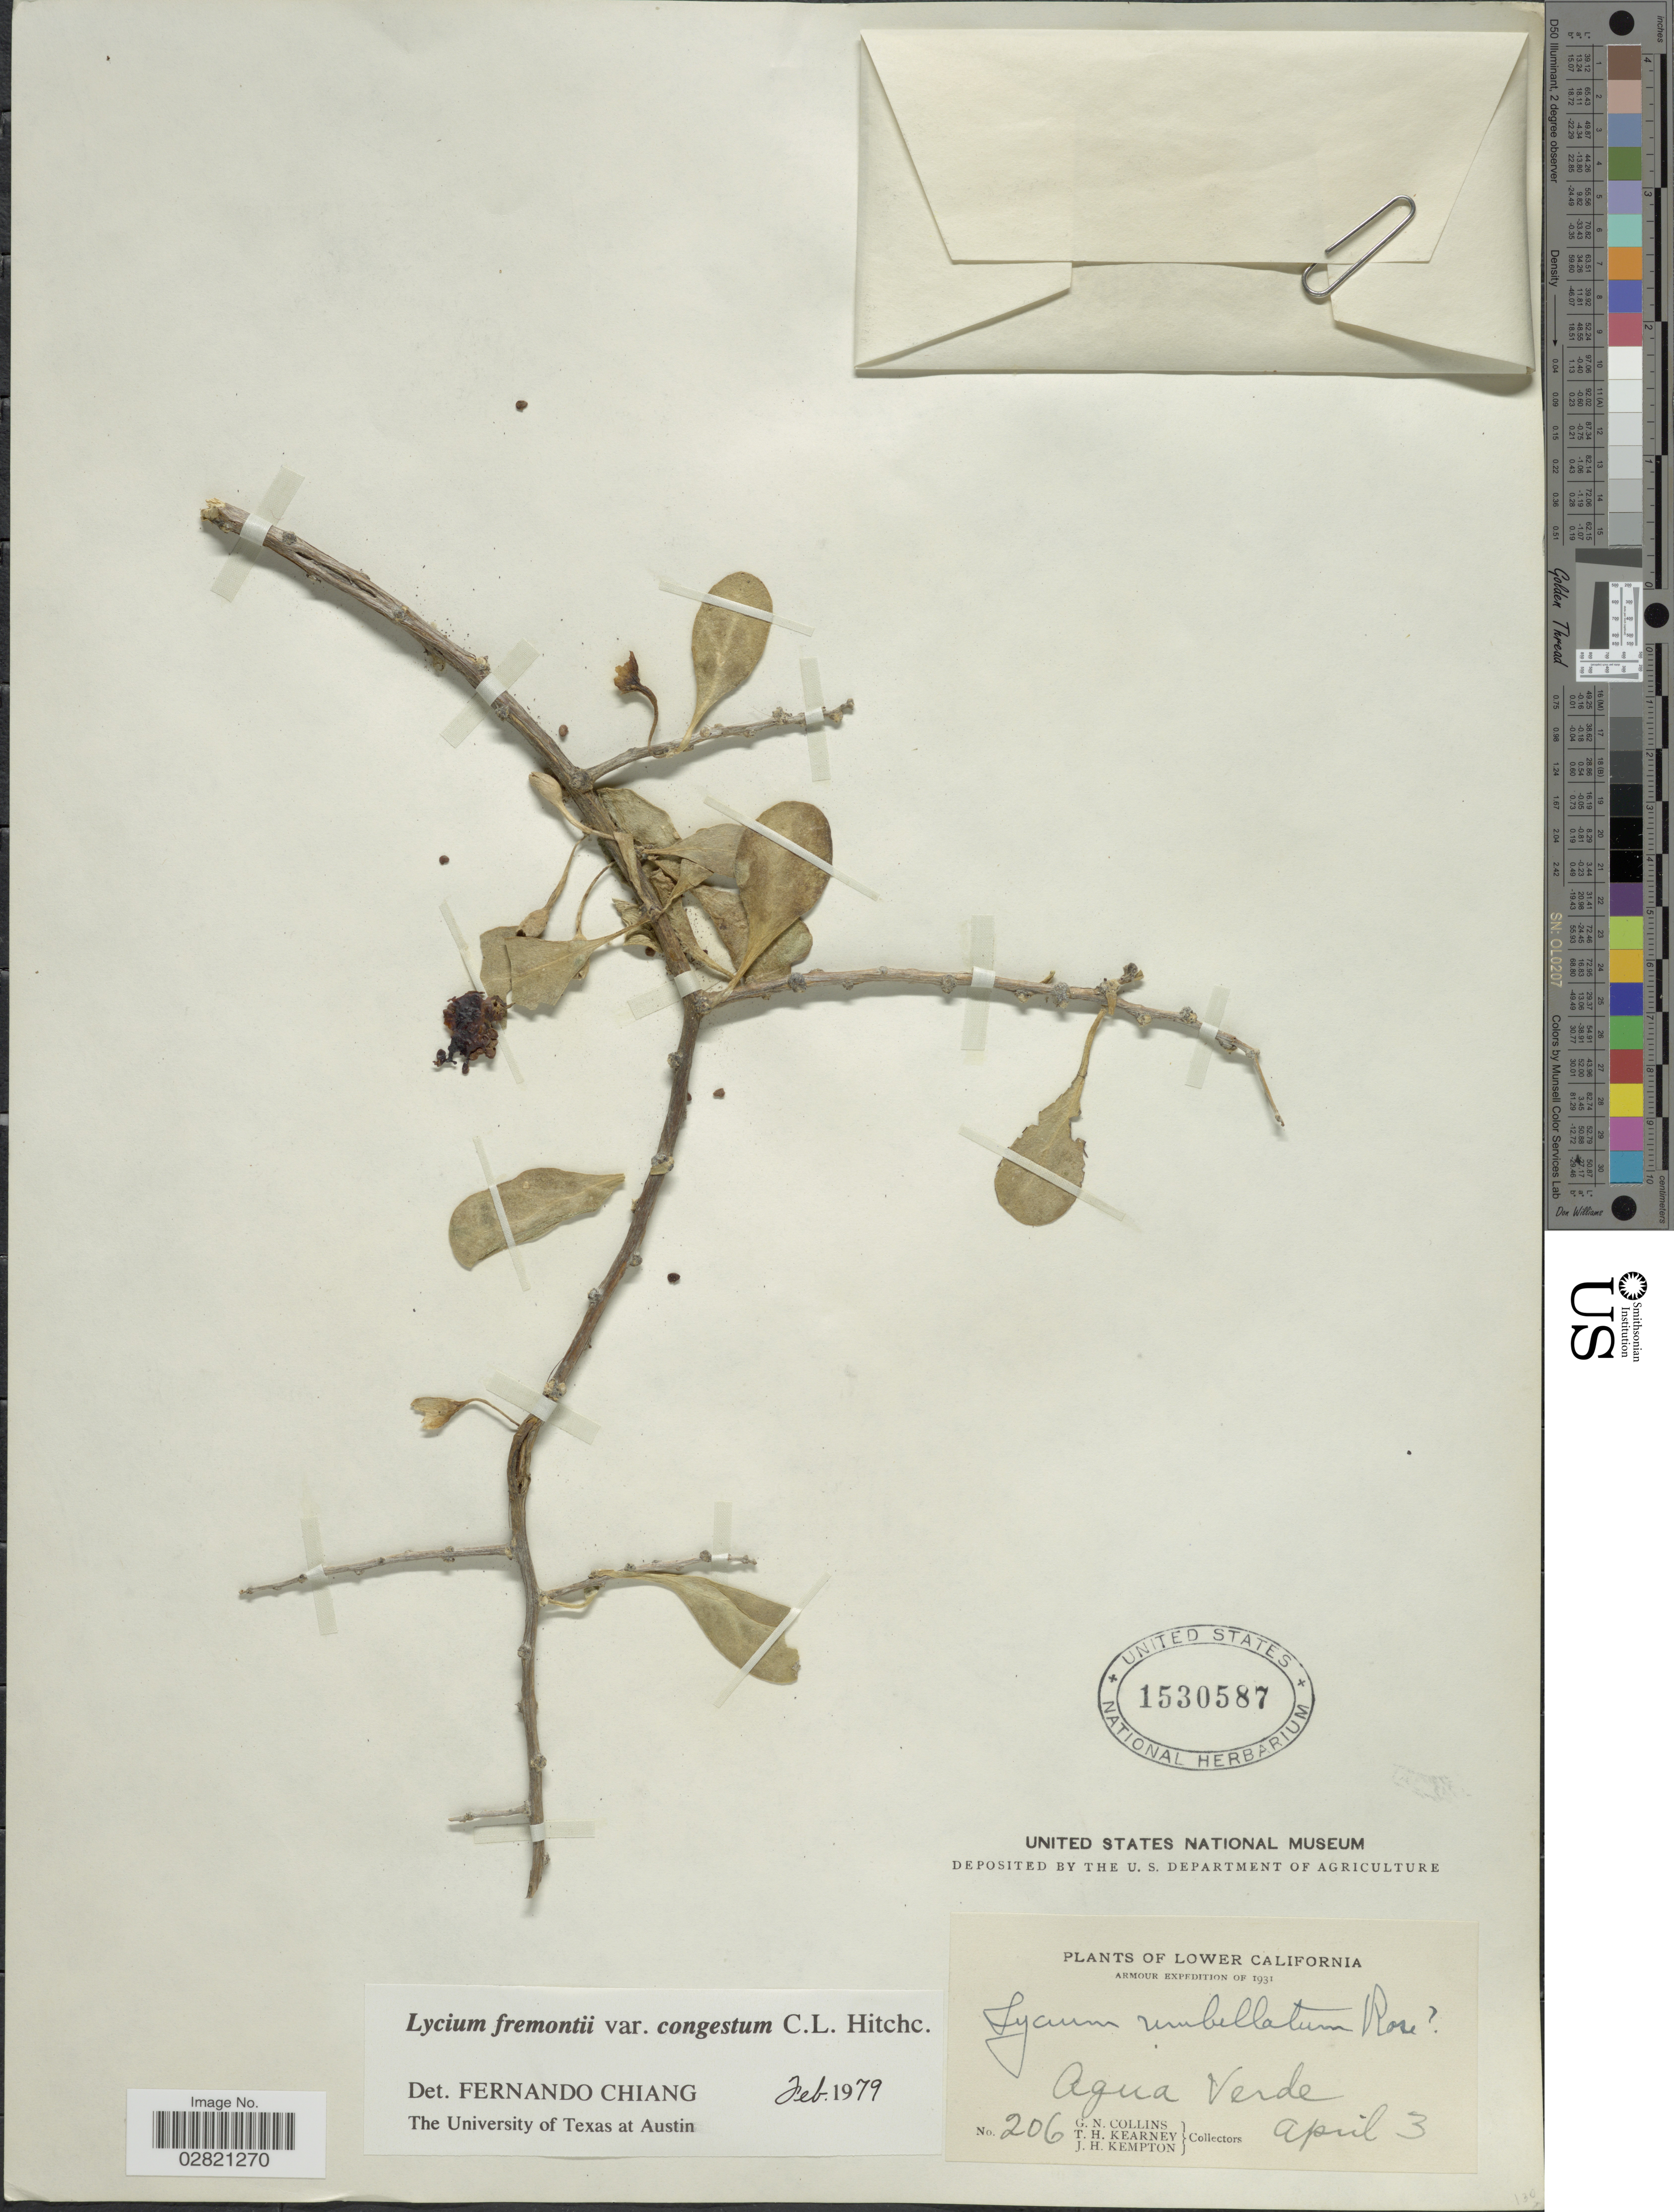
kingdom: Plantae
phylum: Tracheophyta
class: Magnoliopsida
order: Solanales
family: Solanaceae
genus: Lycium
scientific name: Lycium fremontii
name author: A. Gray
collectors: G. Collins, T. H. Kearney & J. H. Kempton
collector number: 206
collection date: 1931-04-03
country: Mexico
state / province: Baja California Sur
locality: Lower California, Agua Verde.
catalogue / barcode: US 1530587